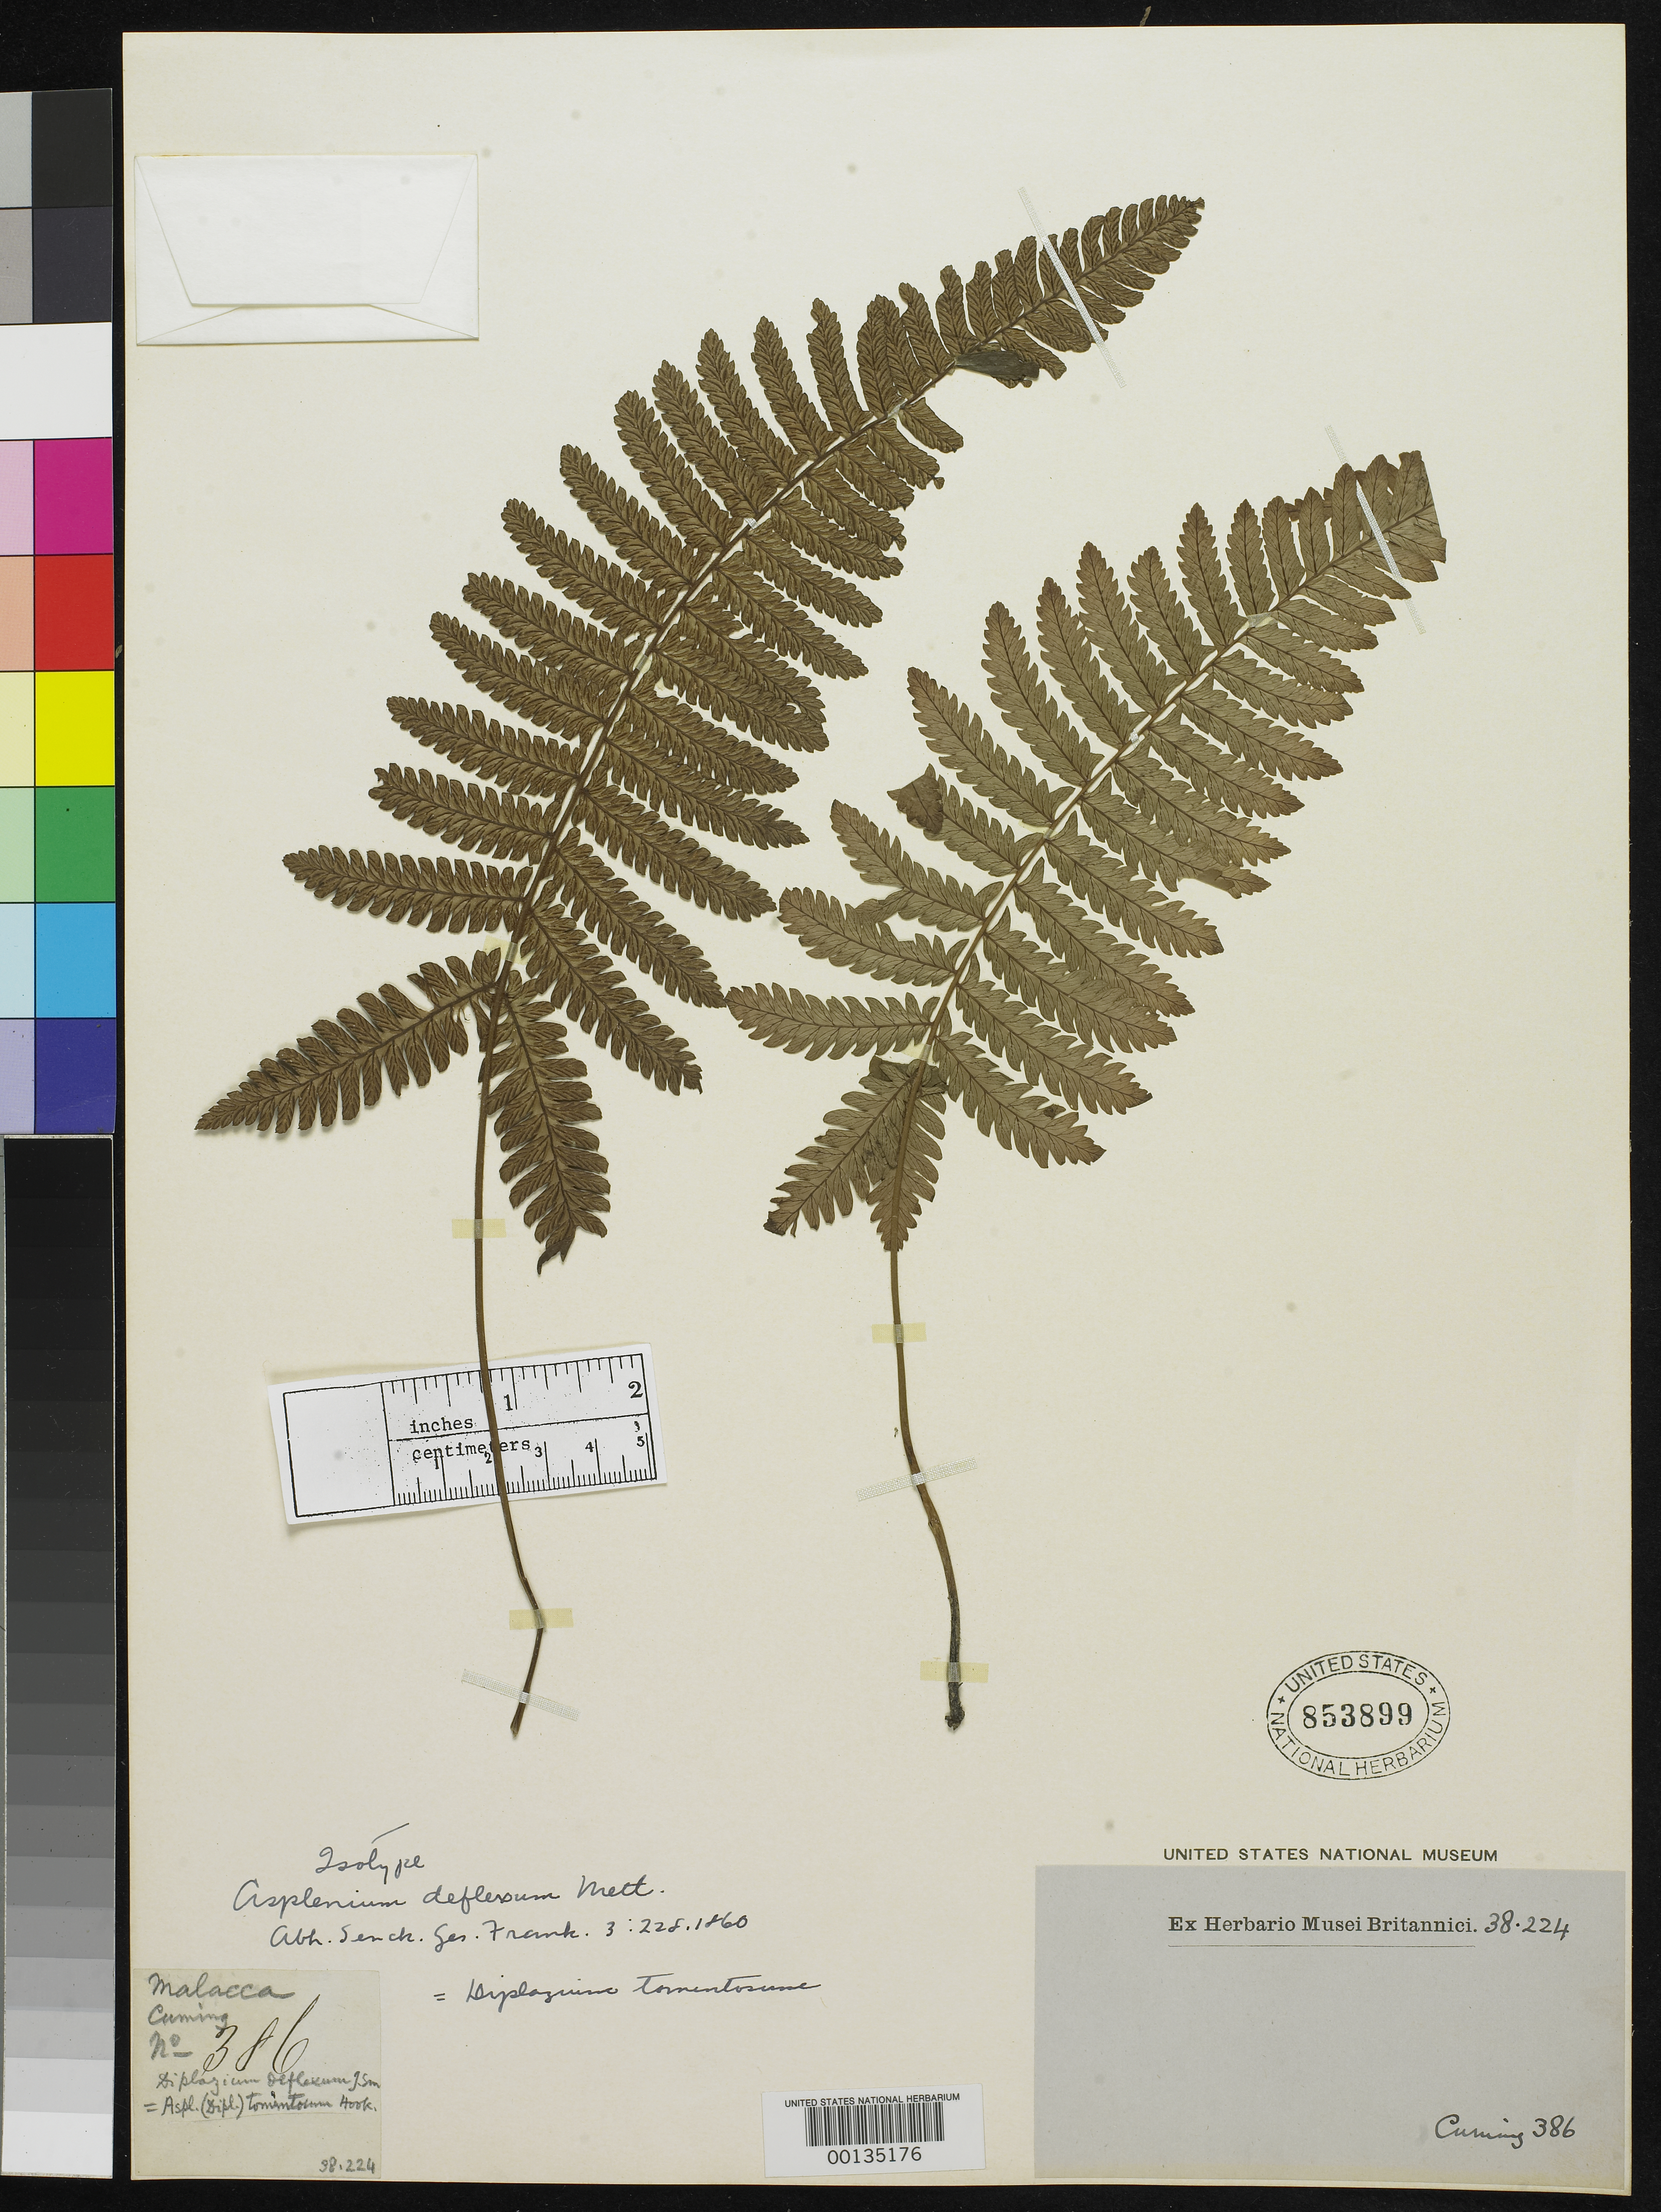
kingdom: Plantae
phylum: Tracheophyta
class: Polypodiopsida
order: Polypodiales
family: Aspleniaceae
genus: Asplenium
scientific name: Asplenium deflexum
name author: Mett.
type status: Type Collection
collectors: H. Cuming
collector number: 386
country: Philippines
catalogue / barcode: US 853899